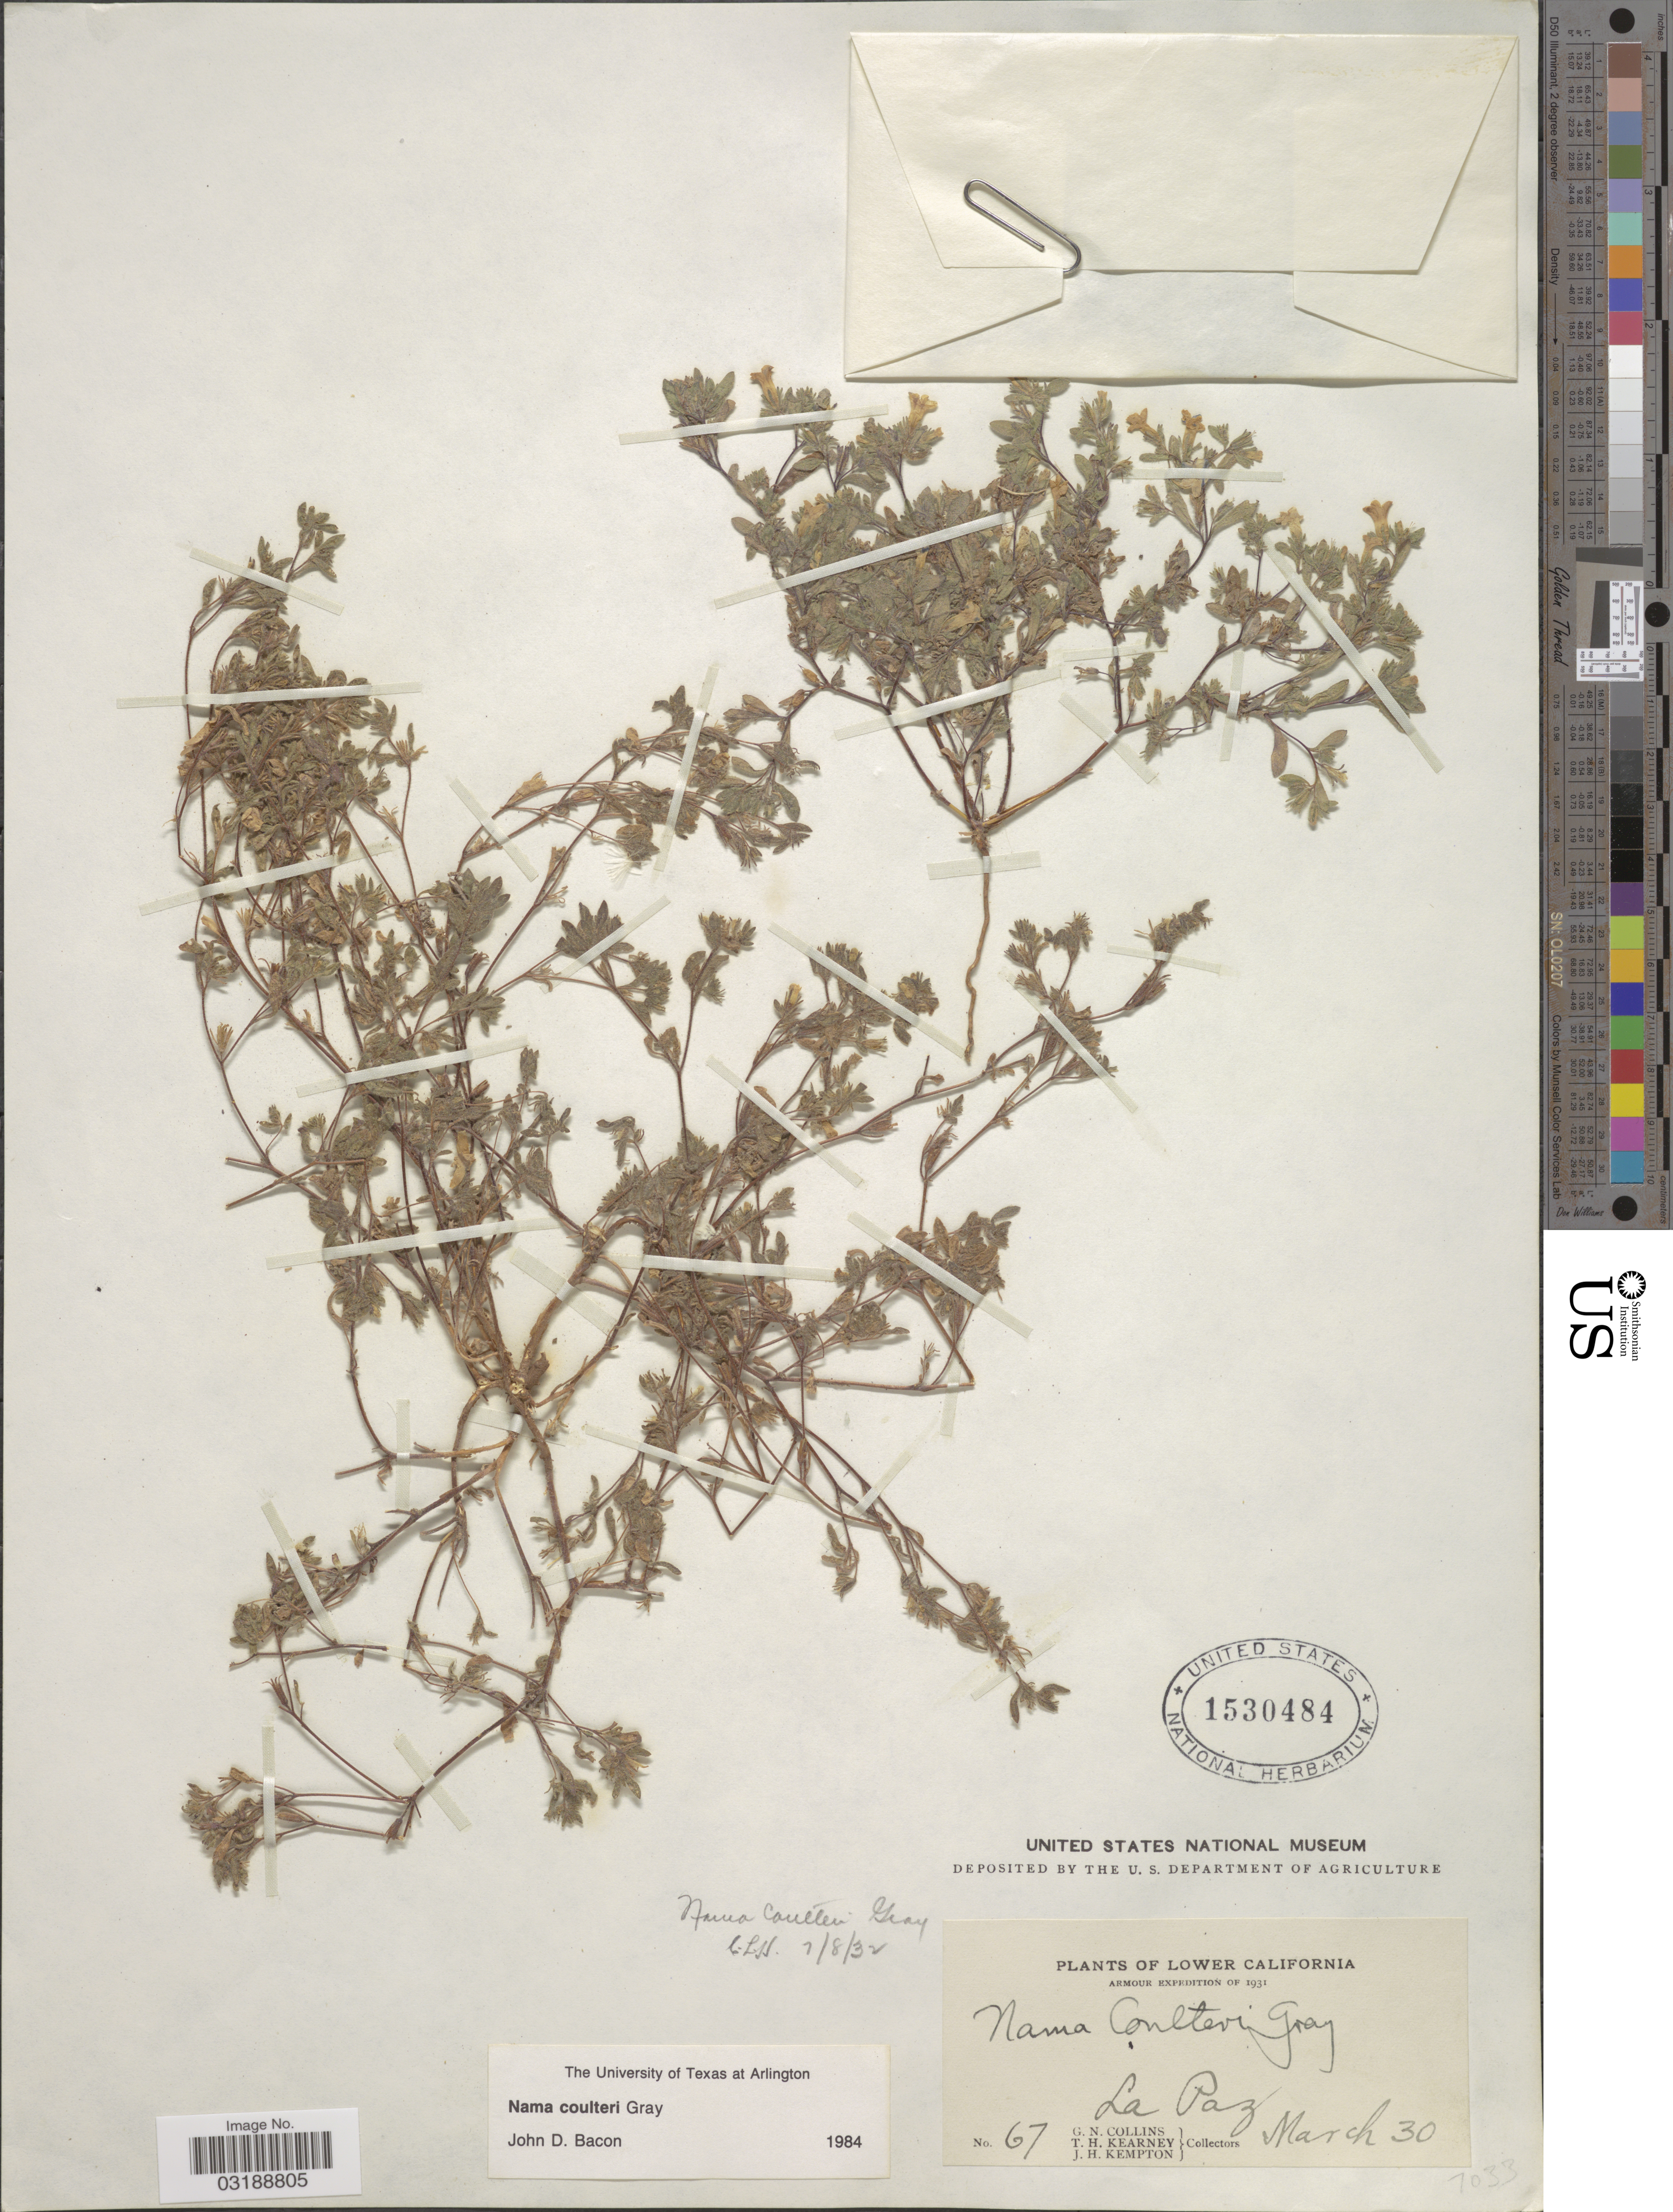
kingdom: Plantae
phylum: Tracheophyta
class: Magnoliopsida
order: Boraginales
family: Namaceae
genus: Nama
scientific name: Nama coulteri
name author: A. Gray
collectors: G. Collins, T. H. Kearney & J. H. Kempton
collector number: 67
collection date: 1931-03-30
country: Mexico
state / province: Baja California Sur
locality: La Paz.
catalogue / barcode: US 1530484